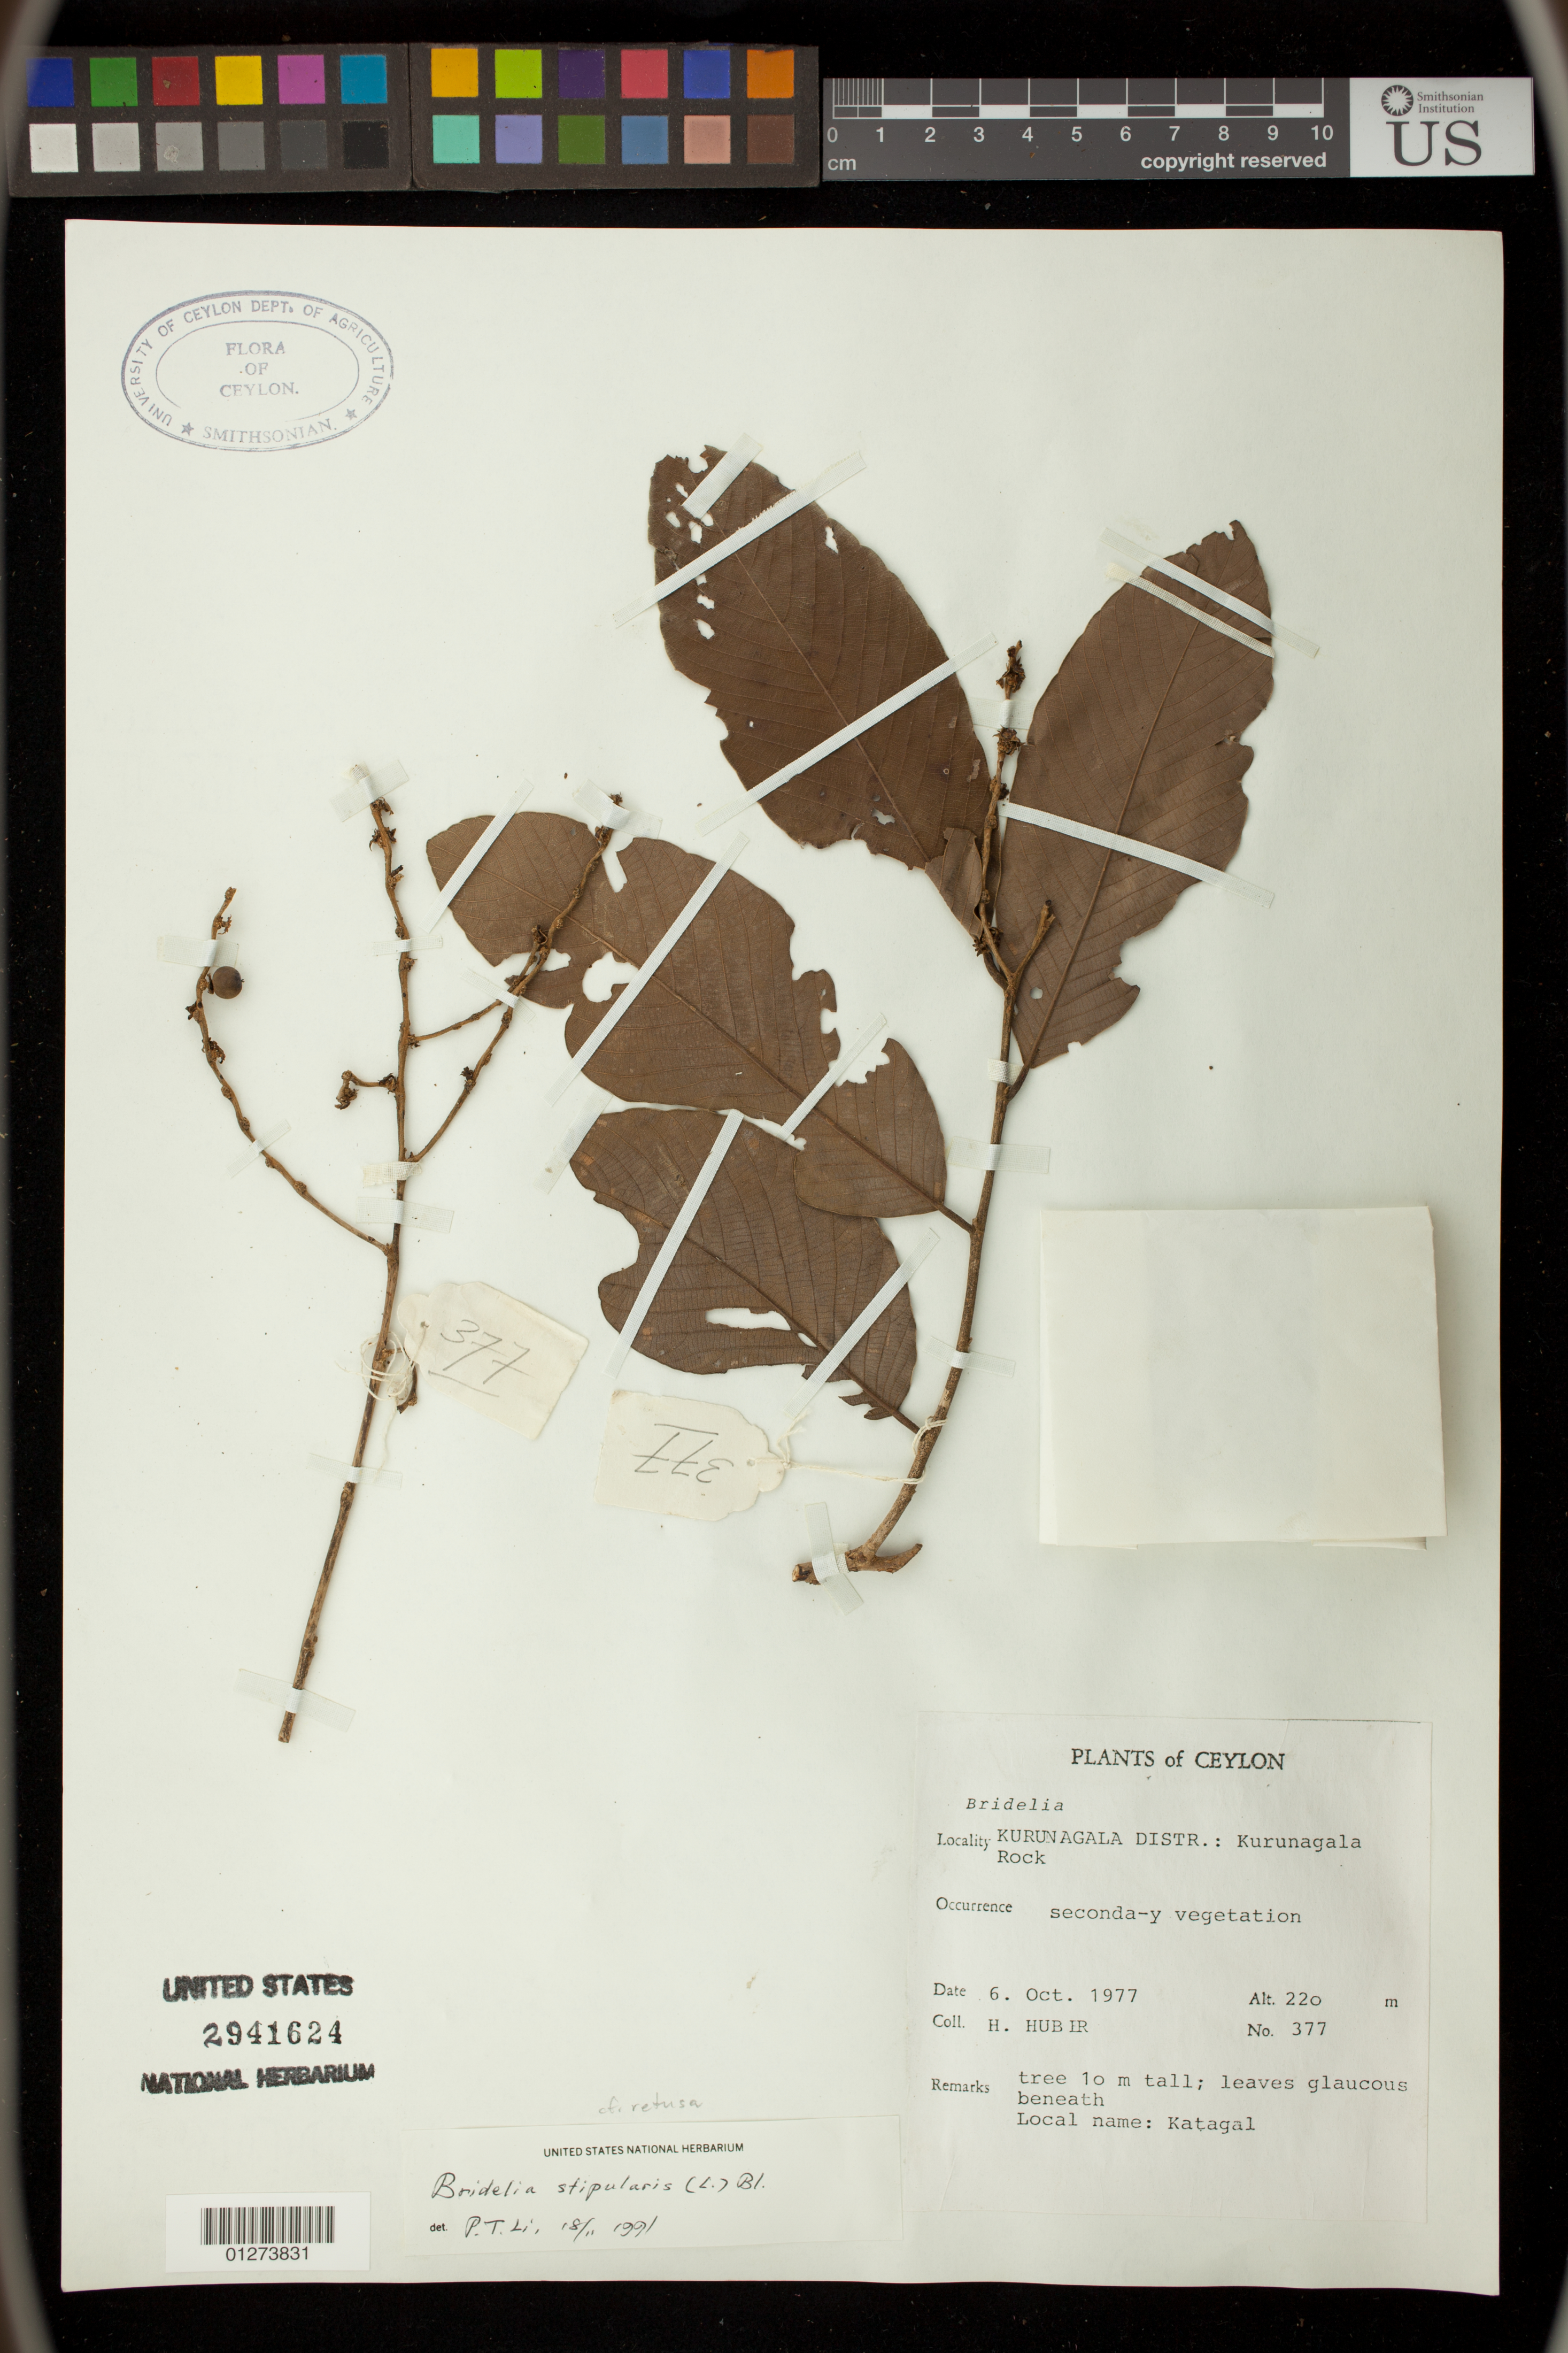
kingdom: Plantae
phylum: Tracheophyta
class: Magnoliopsida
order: Malpighiales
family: Phyllanthaceae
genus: Bridelia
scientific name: Bridelia stipularis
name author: (L.) Blume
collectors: H. Huber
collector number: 377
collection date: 1977-10-06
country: Sri Lanka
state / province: North Western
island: Ceylon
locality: Kurunagala Rock, Kurunagala District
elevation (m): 220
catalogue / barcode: US 2941624